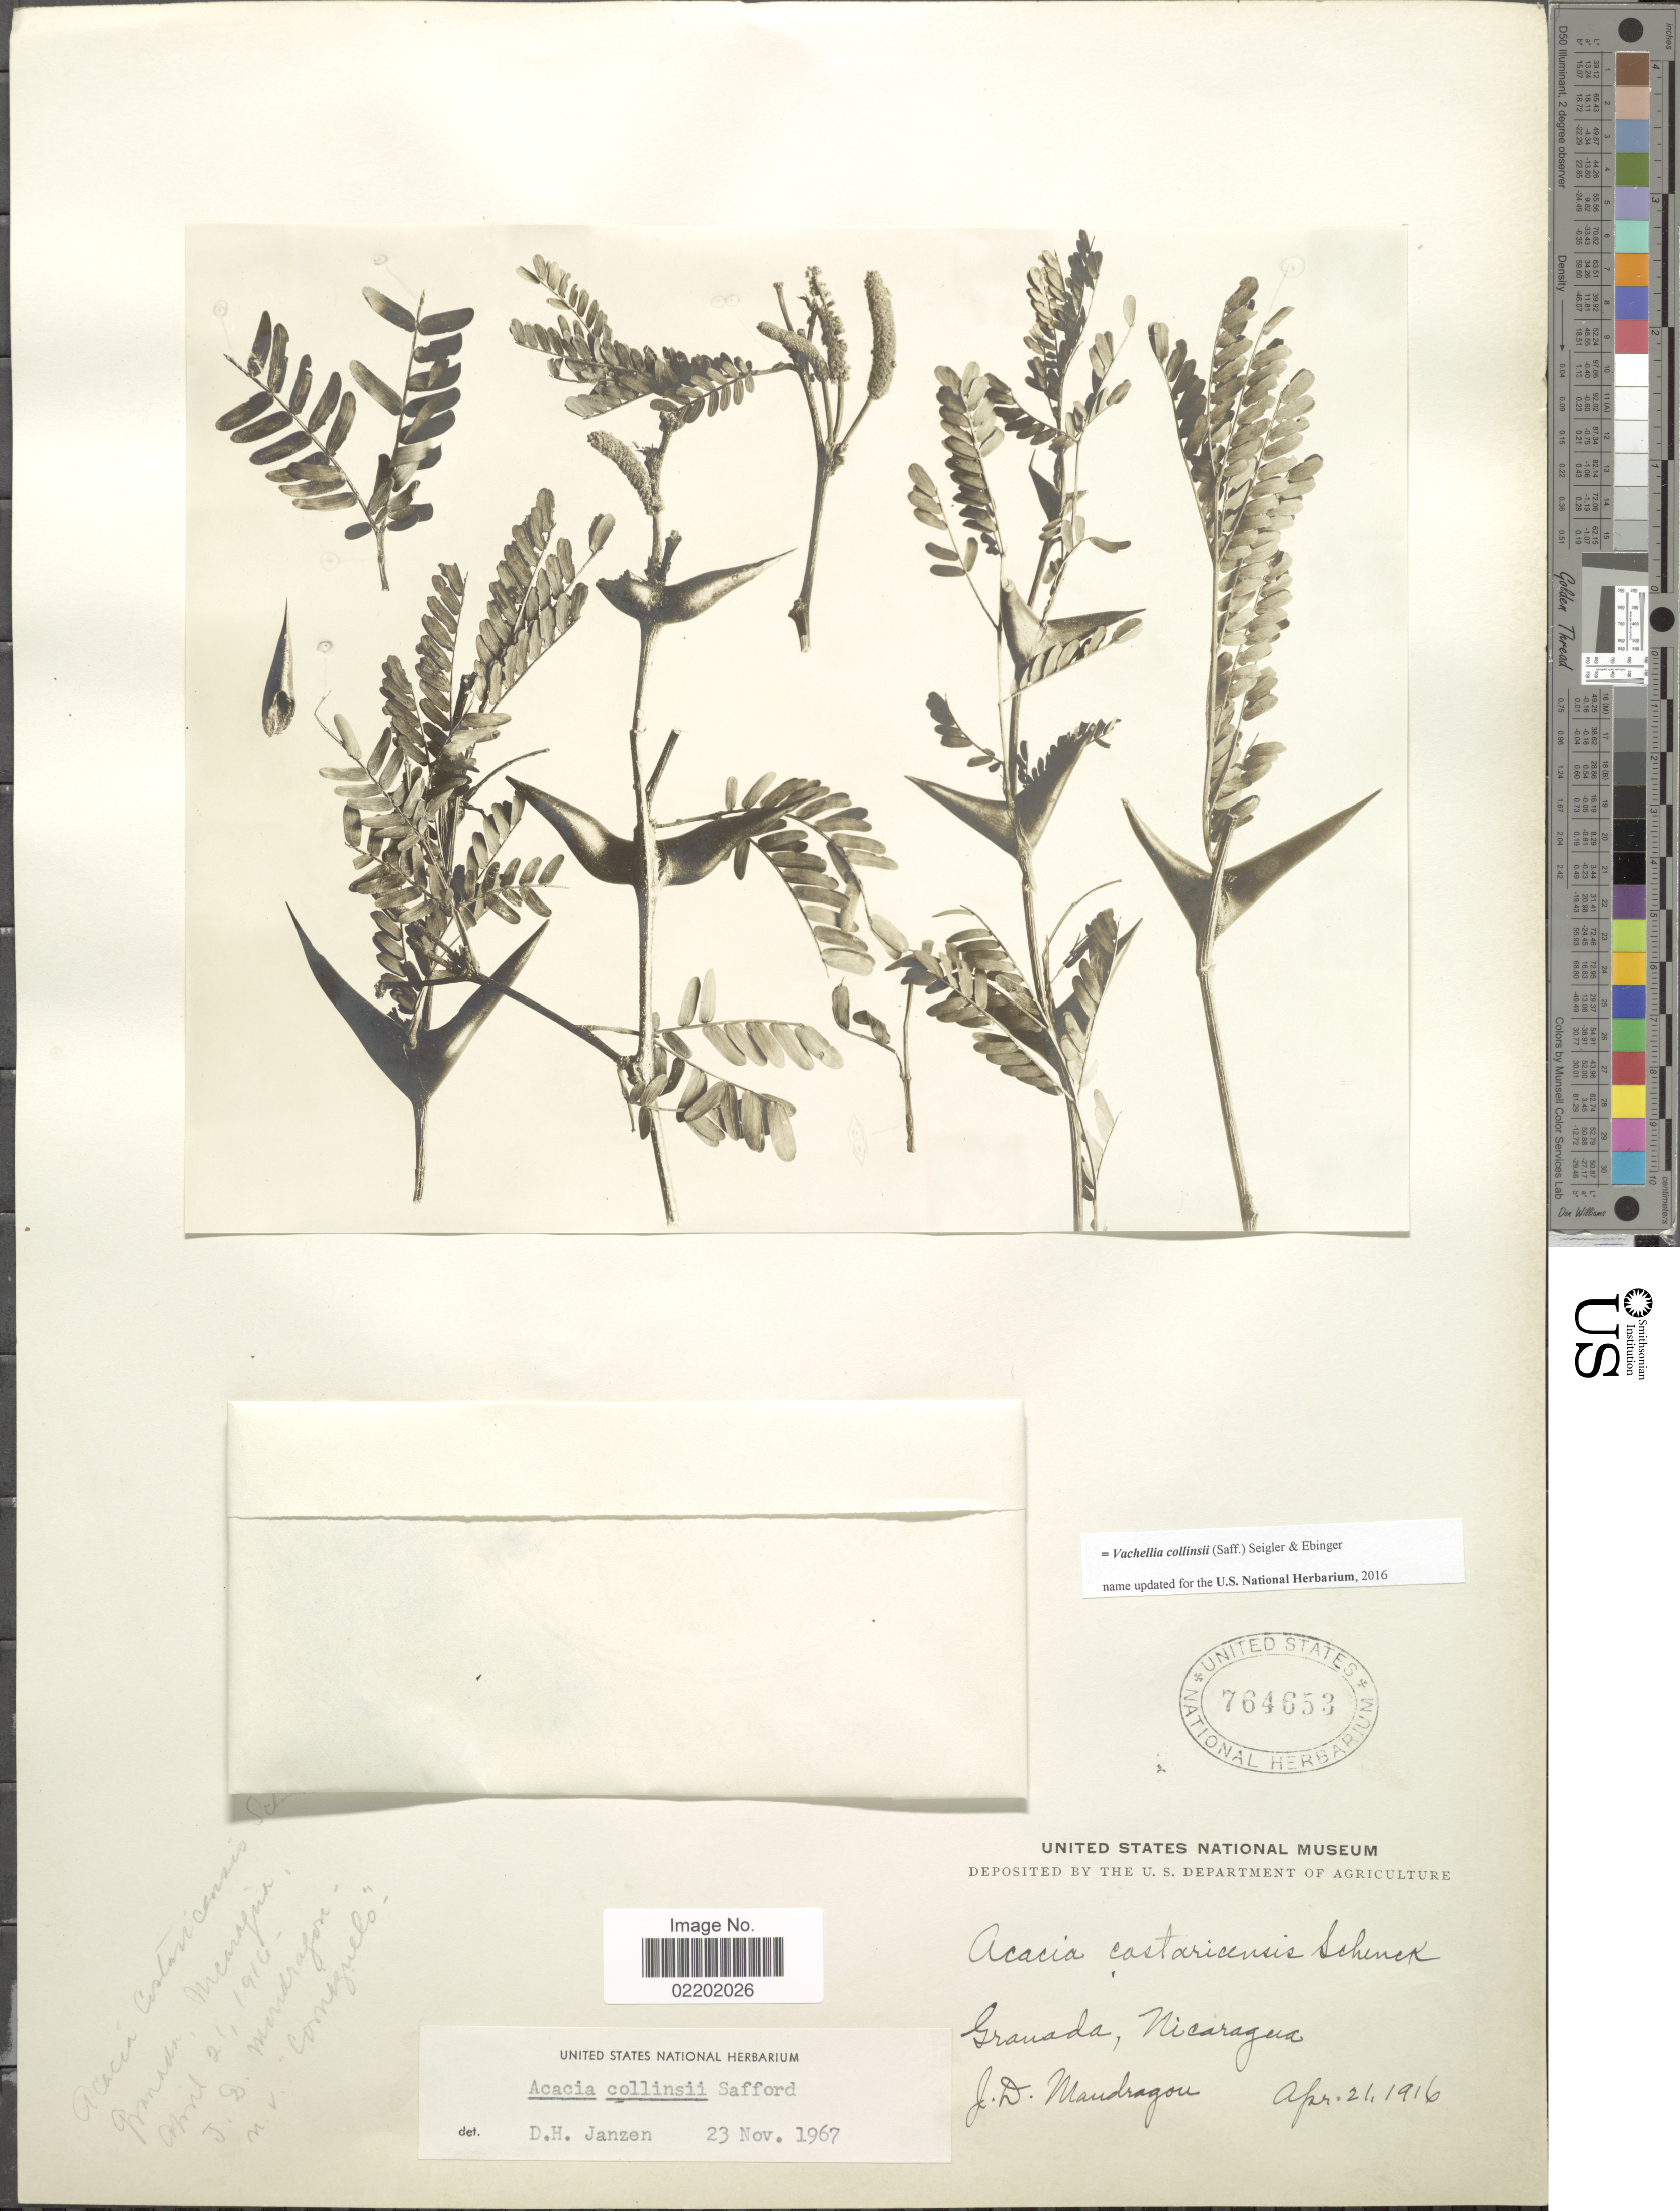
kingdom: Plantae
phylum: Tracheophyta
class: Magnoliopsida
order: Fabales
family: Fabaceae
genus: Vachellia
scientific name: Vachellia collinsii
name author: (Saff.) Seigler & Ebinger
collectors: J. Mandragon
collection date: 1916-04-21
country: Nicaragua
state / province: Granada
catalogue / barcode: US 764653